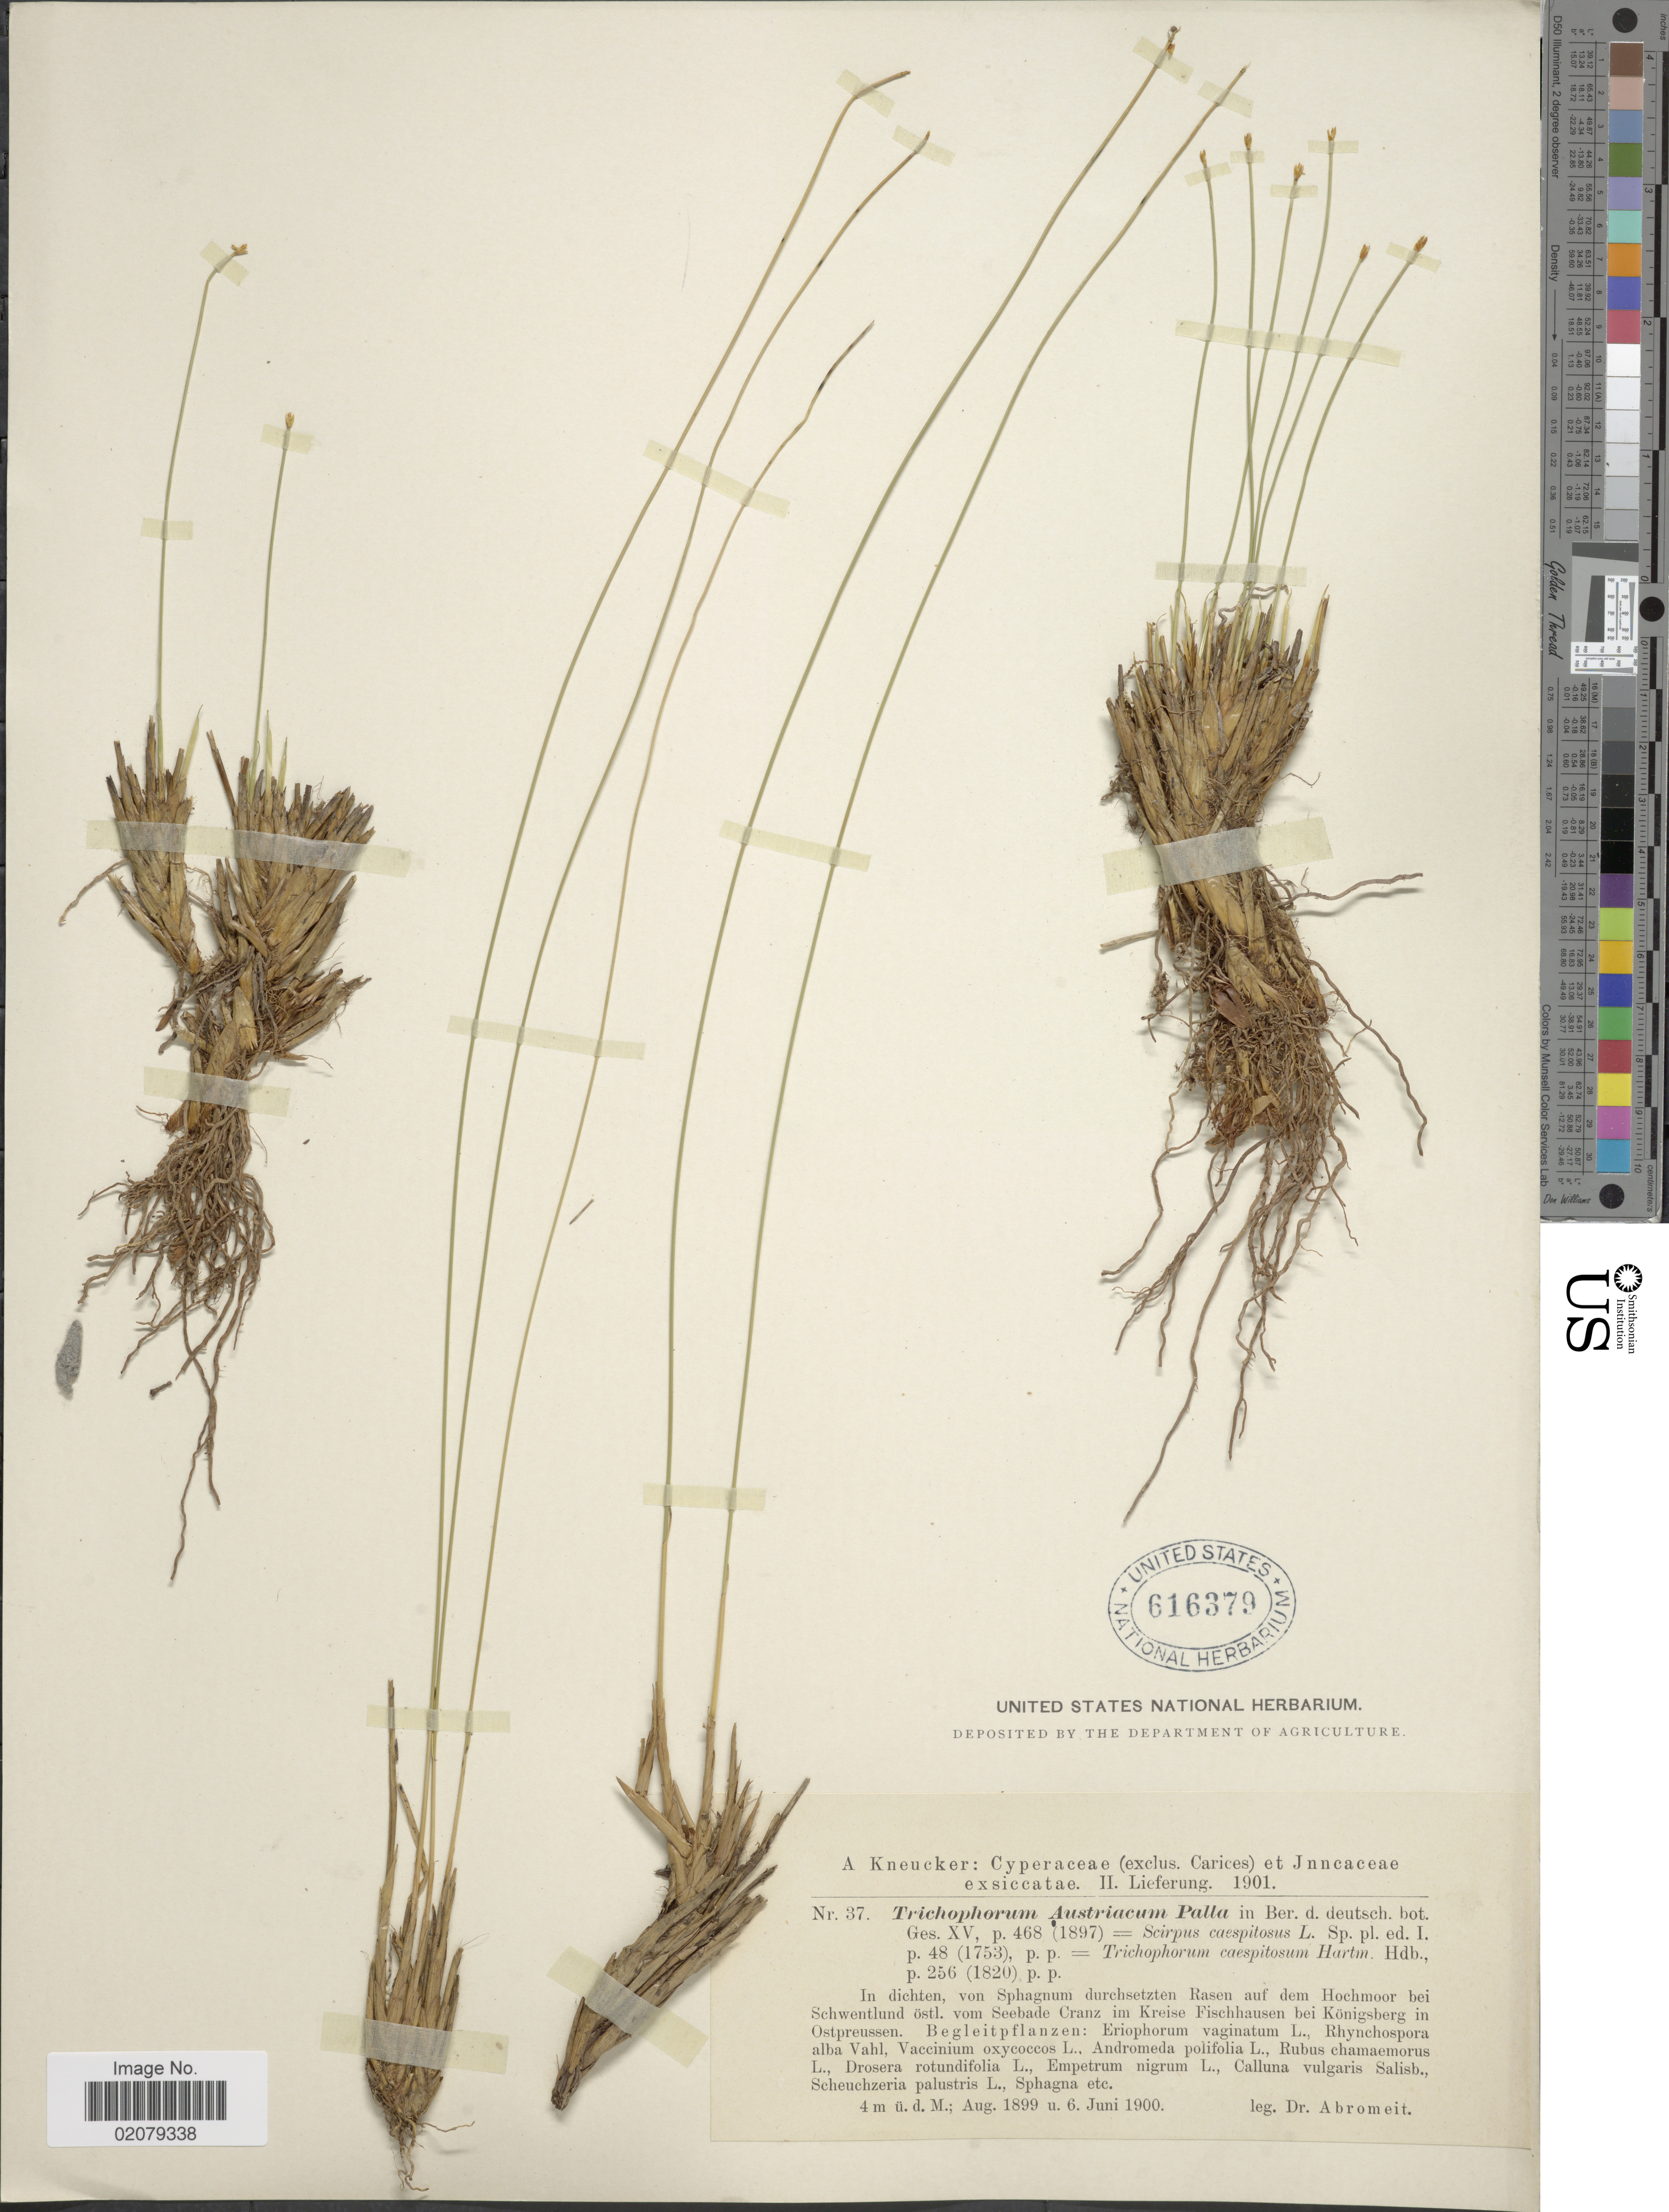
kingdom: Plantae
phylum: Tracheophyta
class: Liliopsida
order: Poales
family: Cyperaceae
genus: Trichophorum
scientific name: Trichophorum cespitosum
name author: (L.) Hartm.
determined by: Strong, Mark T., (BOT), Smithsonian Institution - National Museum of Natural History (UNITED STATES)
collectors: Abromeit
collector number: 37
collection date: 1900-06-06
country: Russian Federation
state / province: Kaliningrad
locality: In dichten, von Sphagnum durchsetzten Rasen auf dem Hochnoor bei Schwentlund ostl. von Seebade Cranz im Kreise Fischhausen bei Konigsberg in Ostpreussen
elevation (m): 4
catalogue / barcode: US 616379